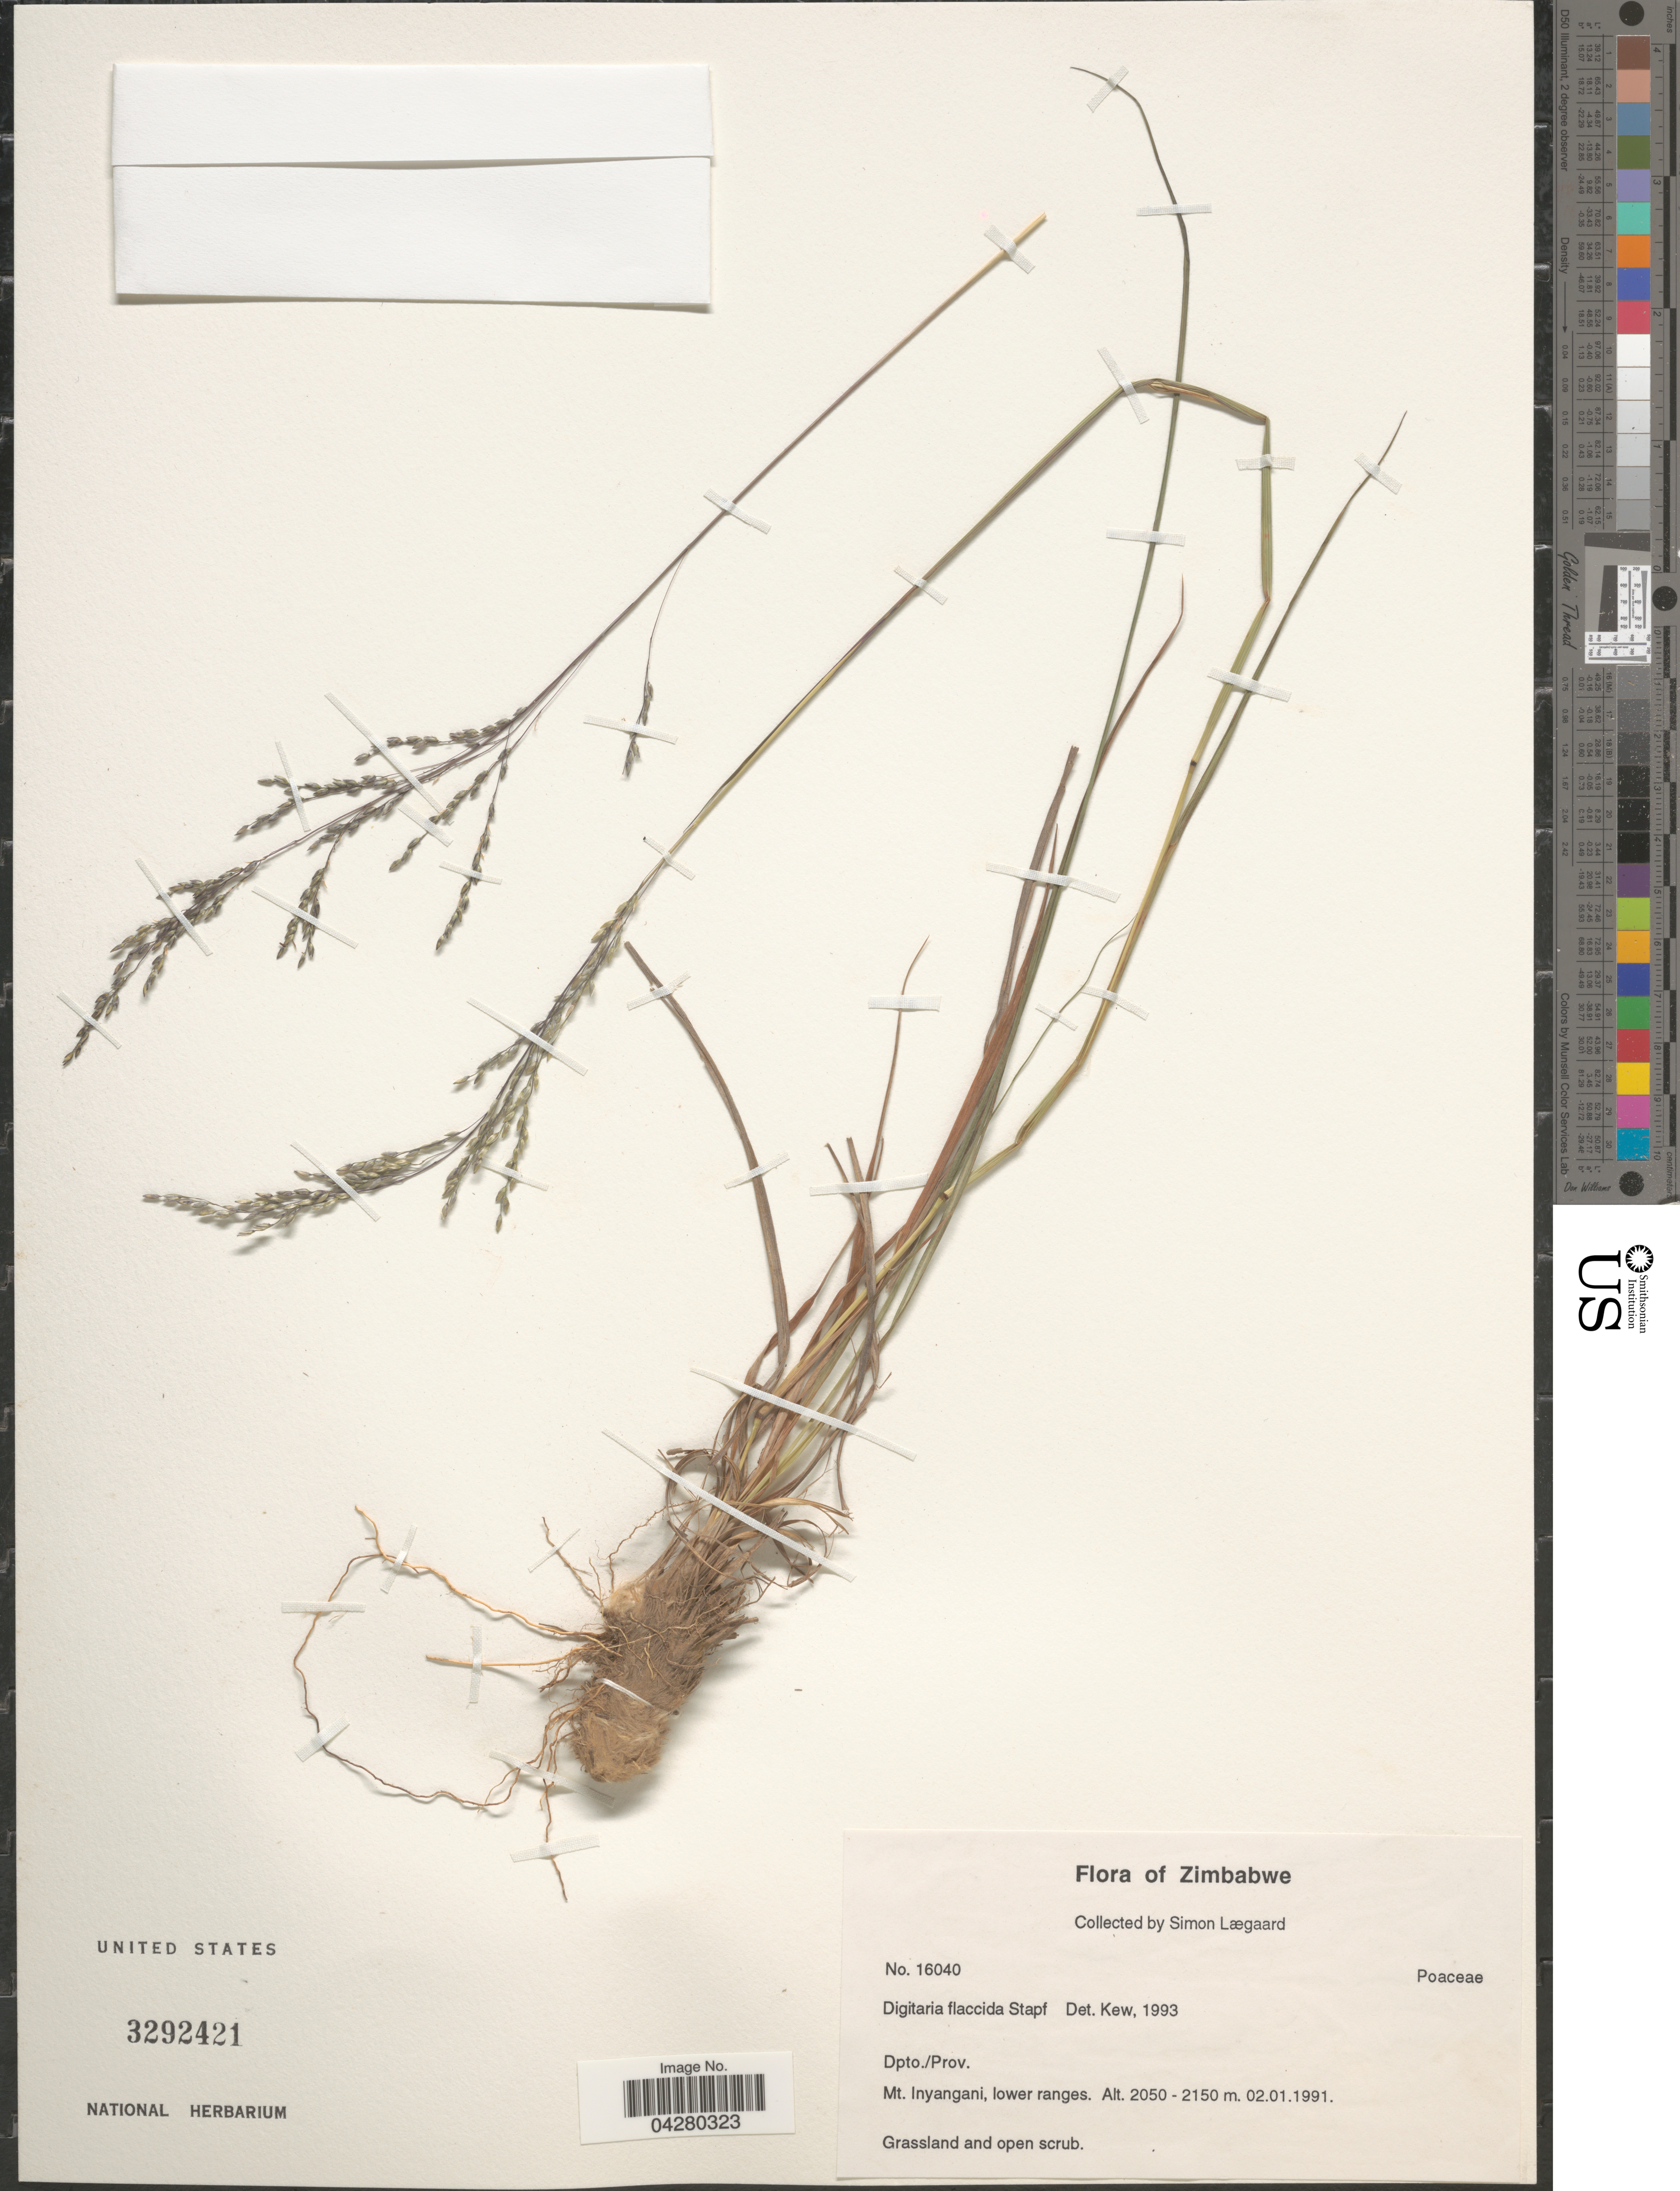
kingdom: Plantae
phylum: Tracheophyta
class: Liliopsida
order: Poales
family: Poaceae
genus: Digitaria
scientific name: Digitaria flaccida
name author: Stapf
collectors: S. Lægaard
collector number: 16040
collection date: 1991-01-02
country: Zimbabwe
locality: Dpto./Prov. Mt. Inyangani, lower ranges.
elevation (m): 2050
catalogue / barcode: US 3292421